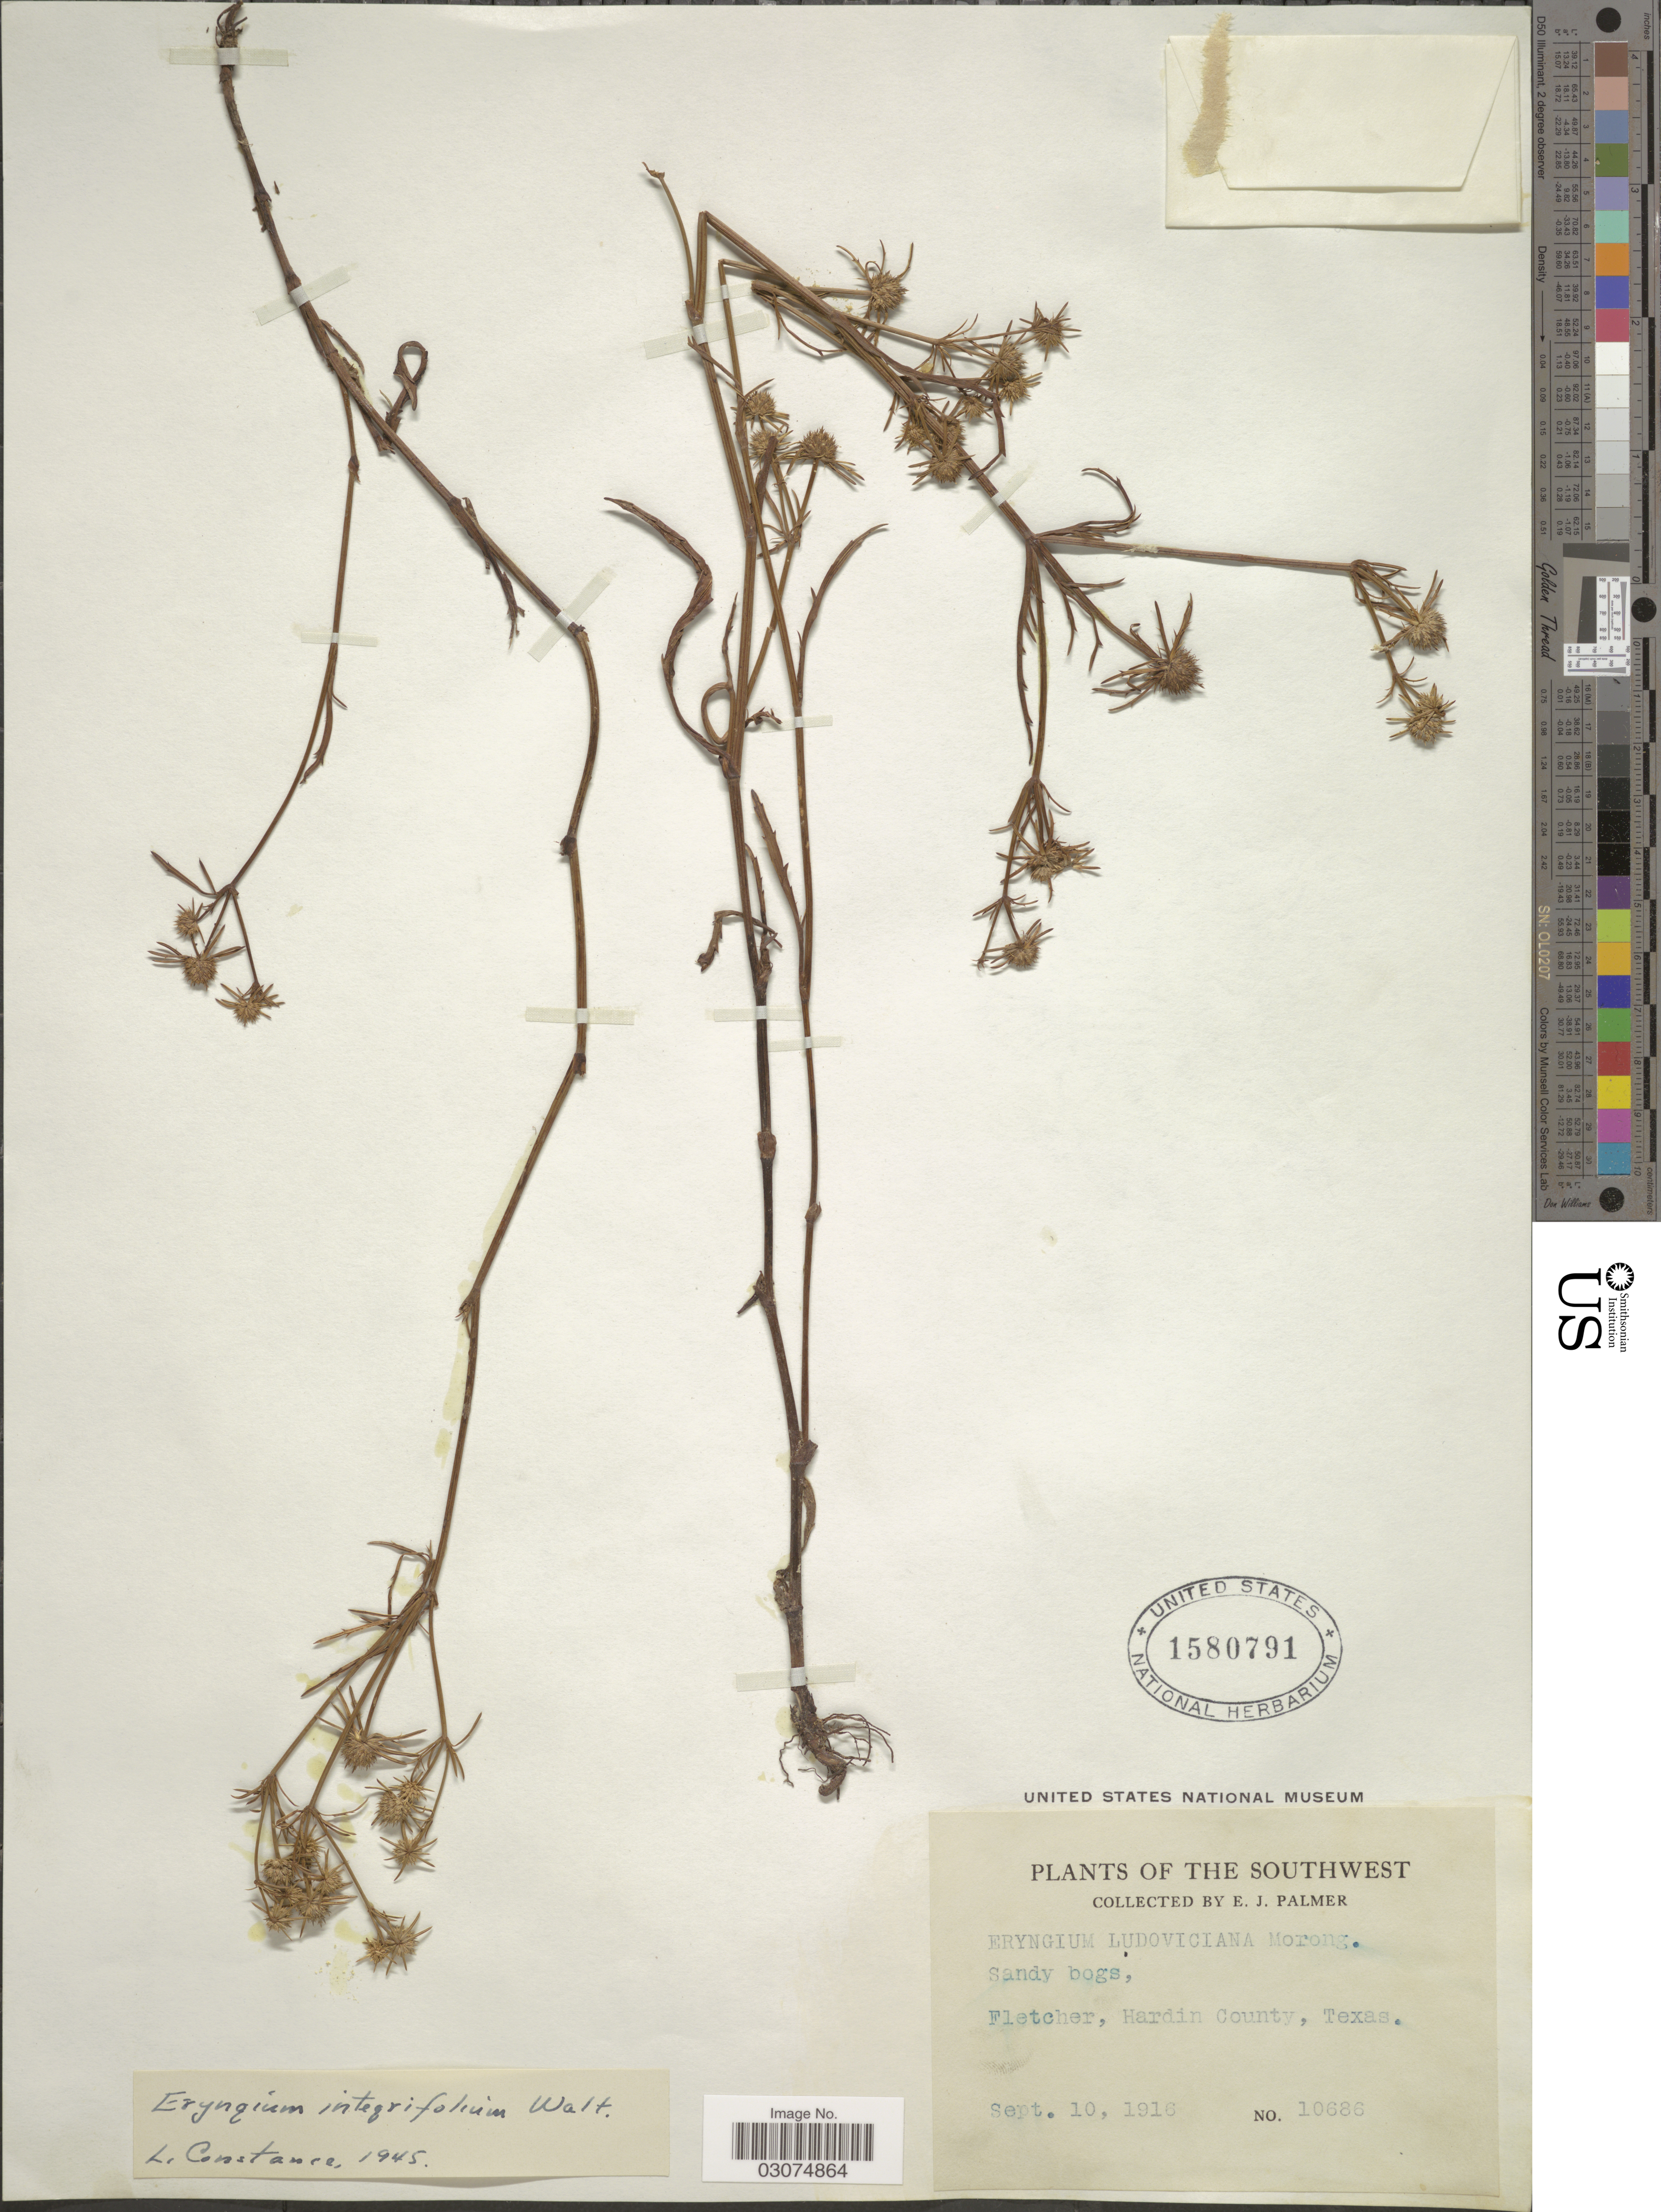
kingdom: Plantae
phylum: Tracheophyta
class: Magnoliopsida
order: Apiales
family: Apiaceae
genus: Eryngium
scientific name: Eryngium integrifolium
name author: Walter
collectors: E. J. Palmer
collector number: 10686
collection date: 1916-09-10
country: United States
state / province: Texas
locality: The Southwest. Fletcher, Hardin County.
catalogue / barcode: US 1580791